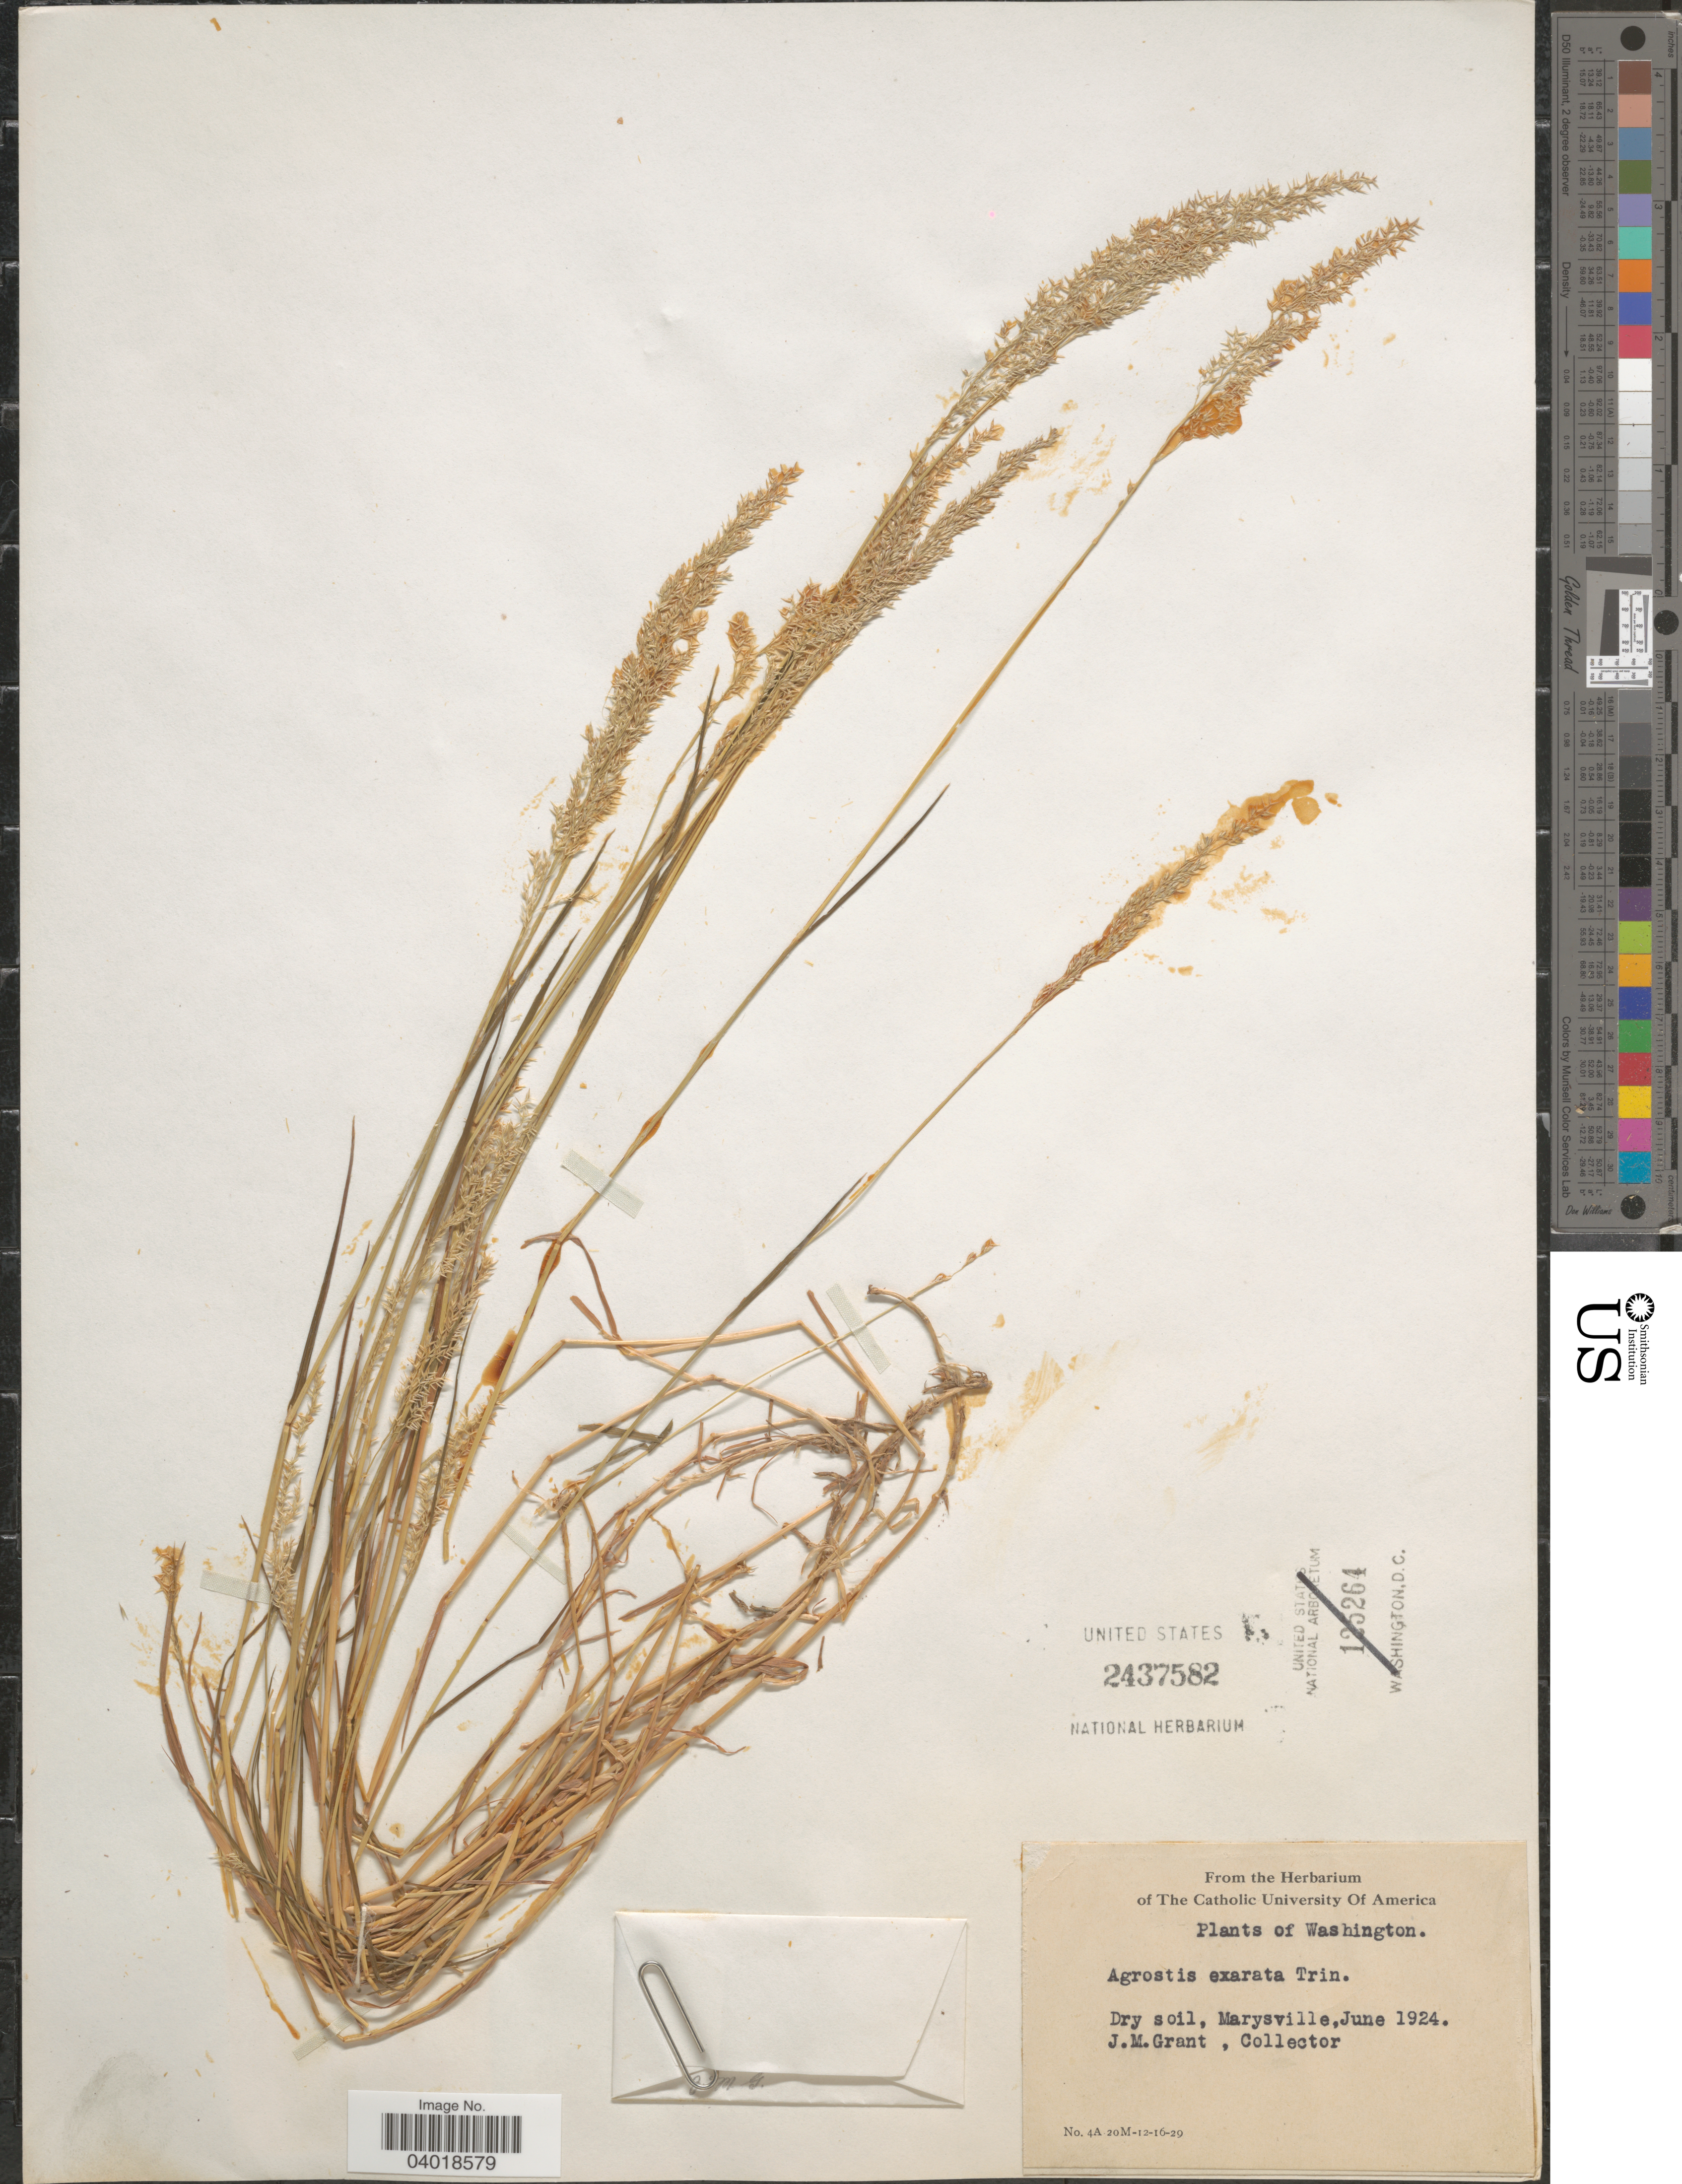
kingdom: Plantae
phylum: Tracheophyta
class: Liliopsida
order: Poales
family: Poaceae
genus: Agrostis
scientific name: Agrostis exarata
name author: Trin.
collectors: J. M. Grant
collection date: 1824-06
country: United States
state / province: Washington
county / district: Snohomish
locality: Marysville.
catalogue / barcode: US 2437582